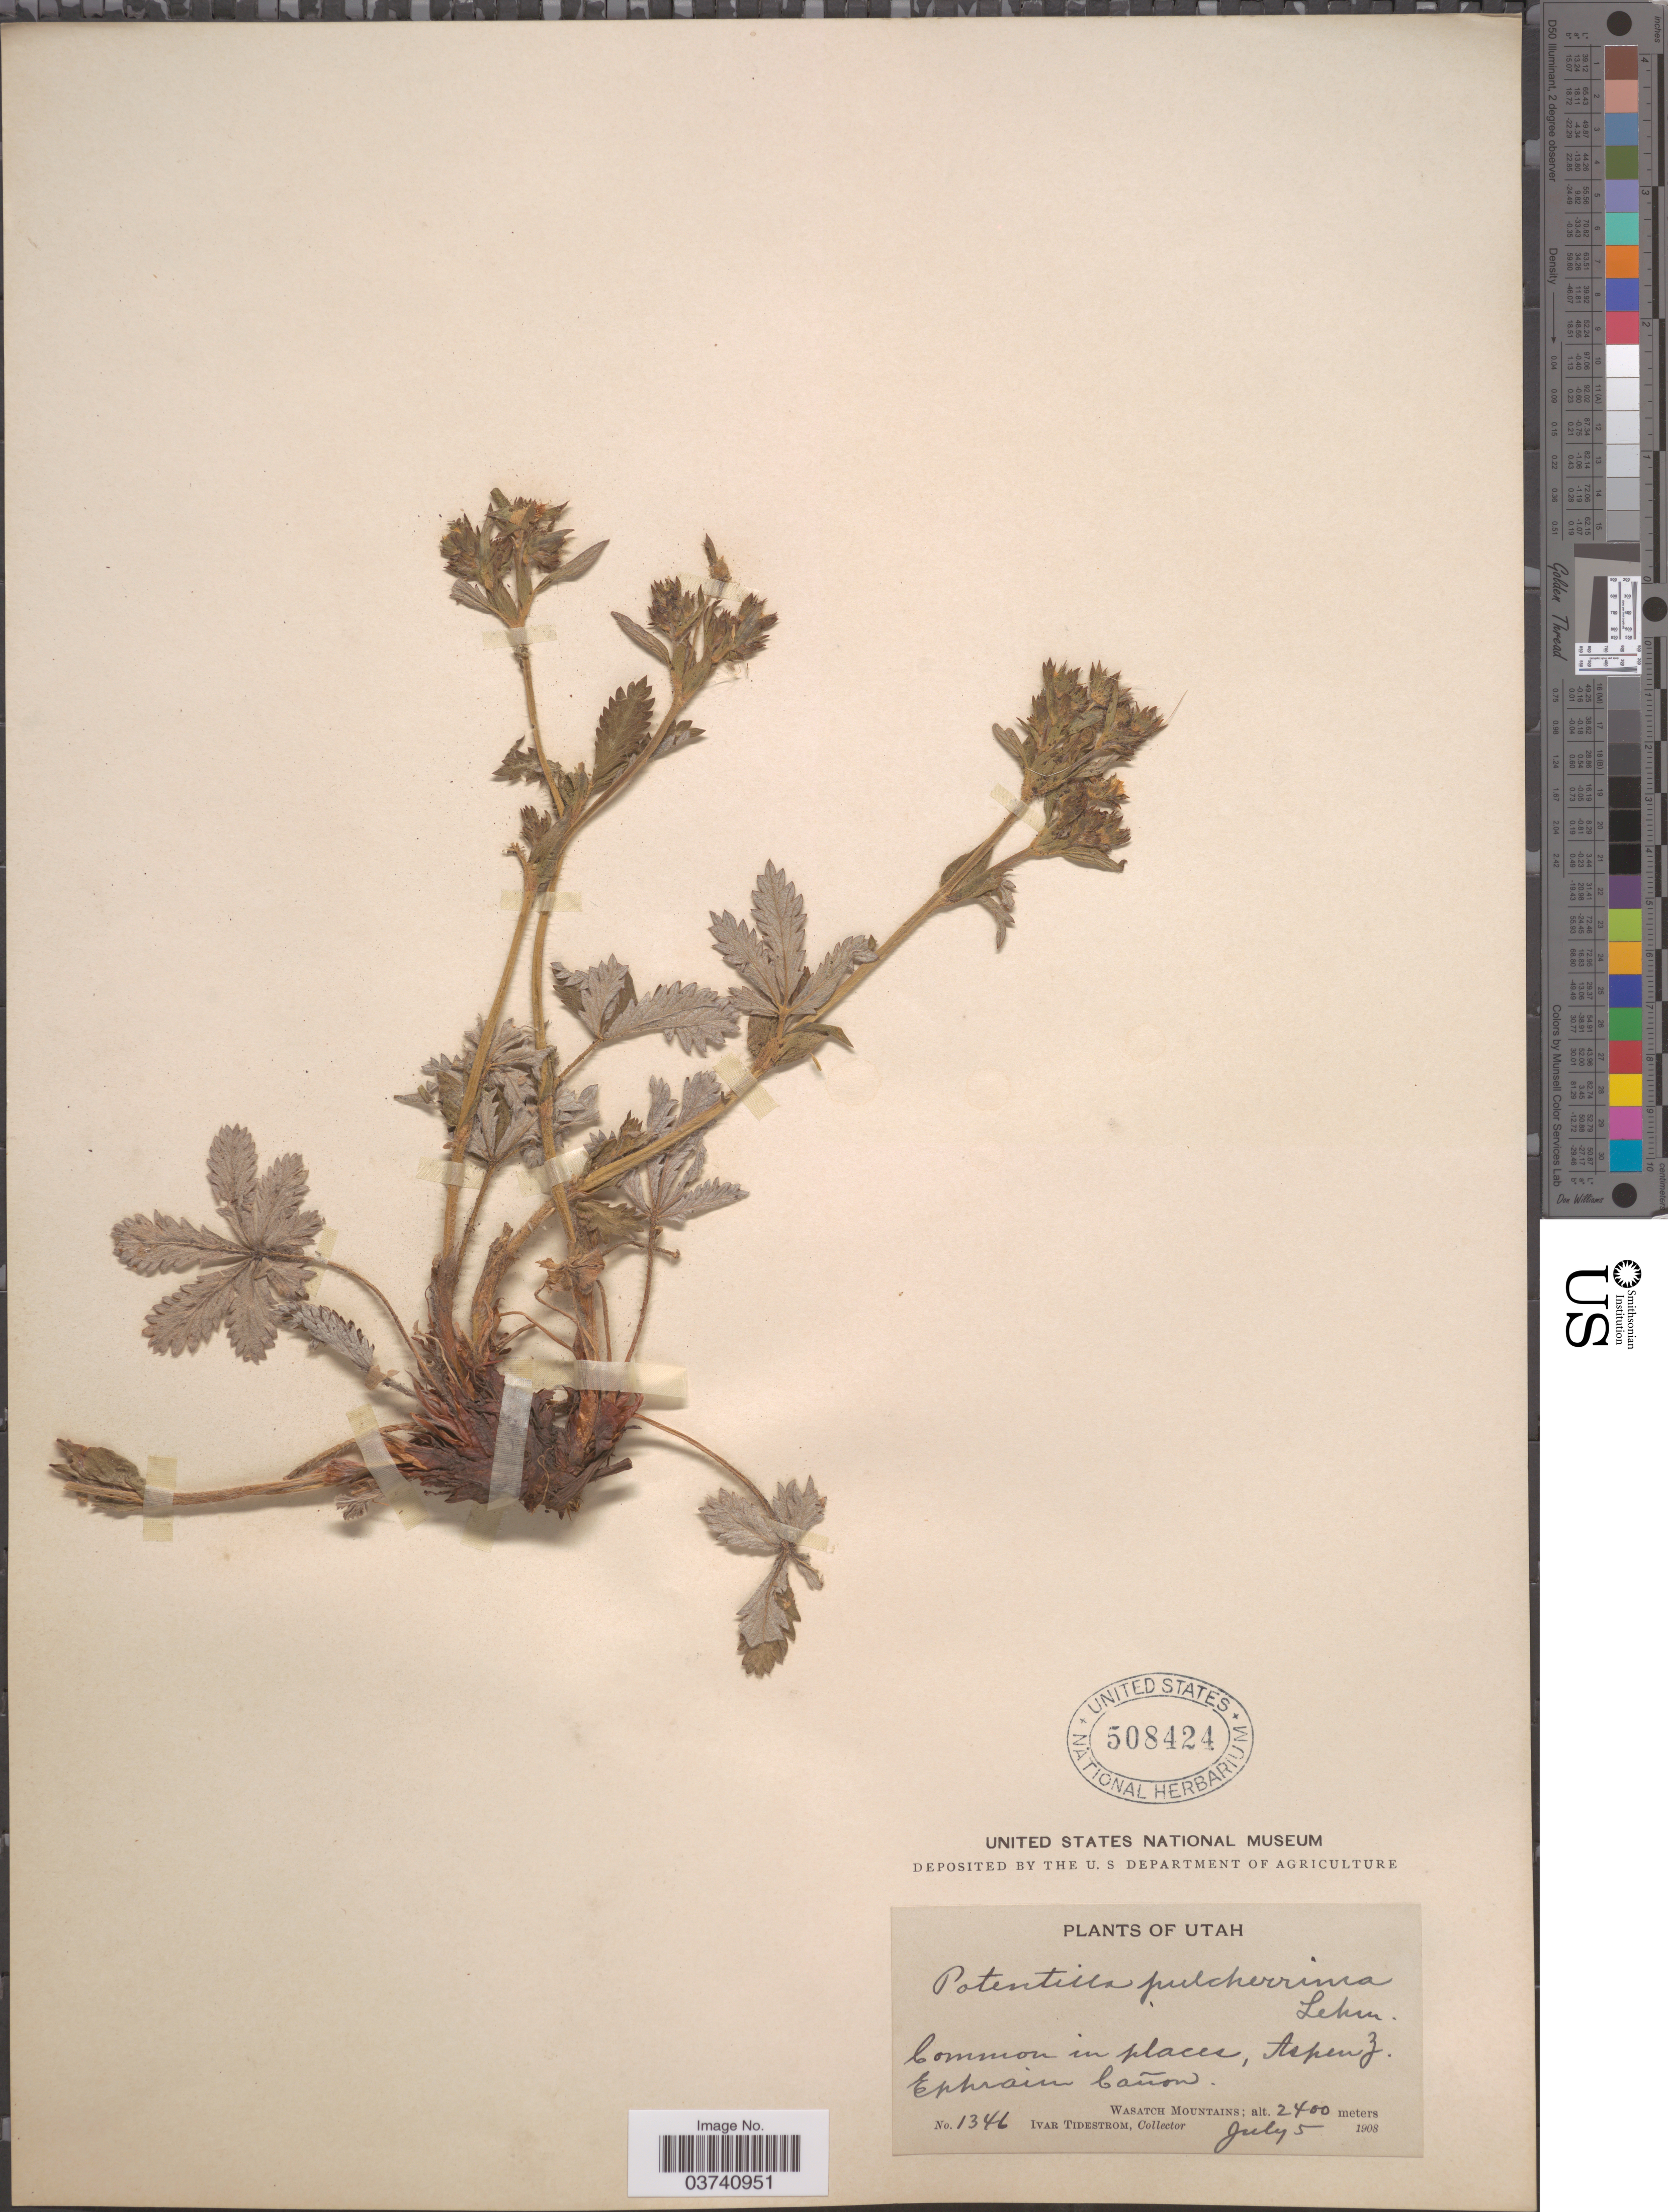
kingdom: Plantae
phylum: Tracheophyta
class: Magnoliopsida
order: Rosales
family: Rosaceae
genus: Potentilla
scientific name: Potentilla pulcherrima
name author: Lehm.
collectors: I. F. Tidestrom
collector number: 1346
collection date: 1908-07-05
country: United States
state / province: Utah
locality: In places, Aspen Z. Ephraim Cañon. Wasatch Mountains.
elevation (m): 2400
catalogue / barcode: US 508424